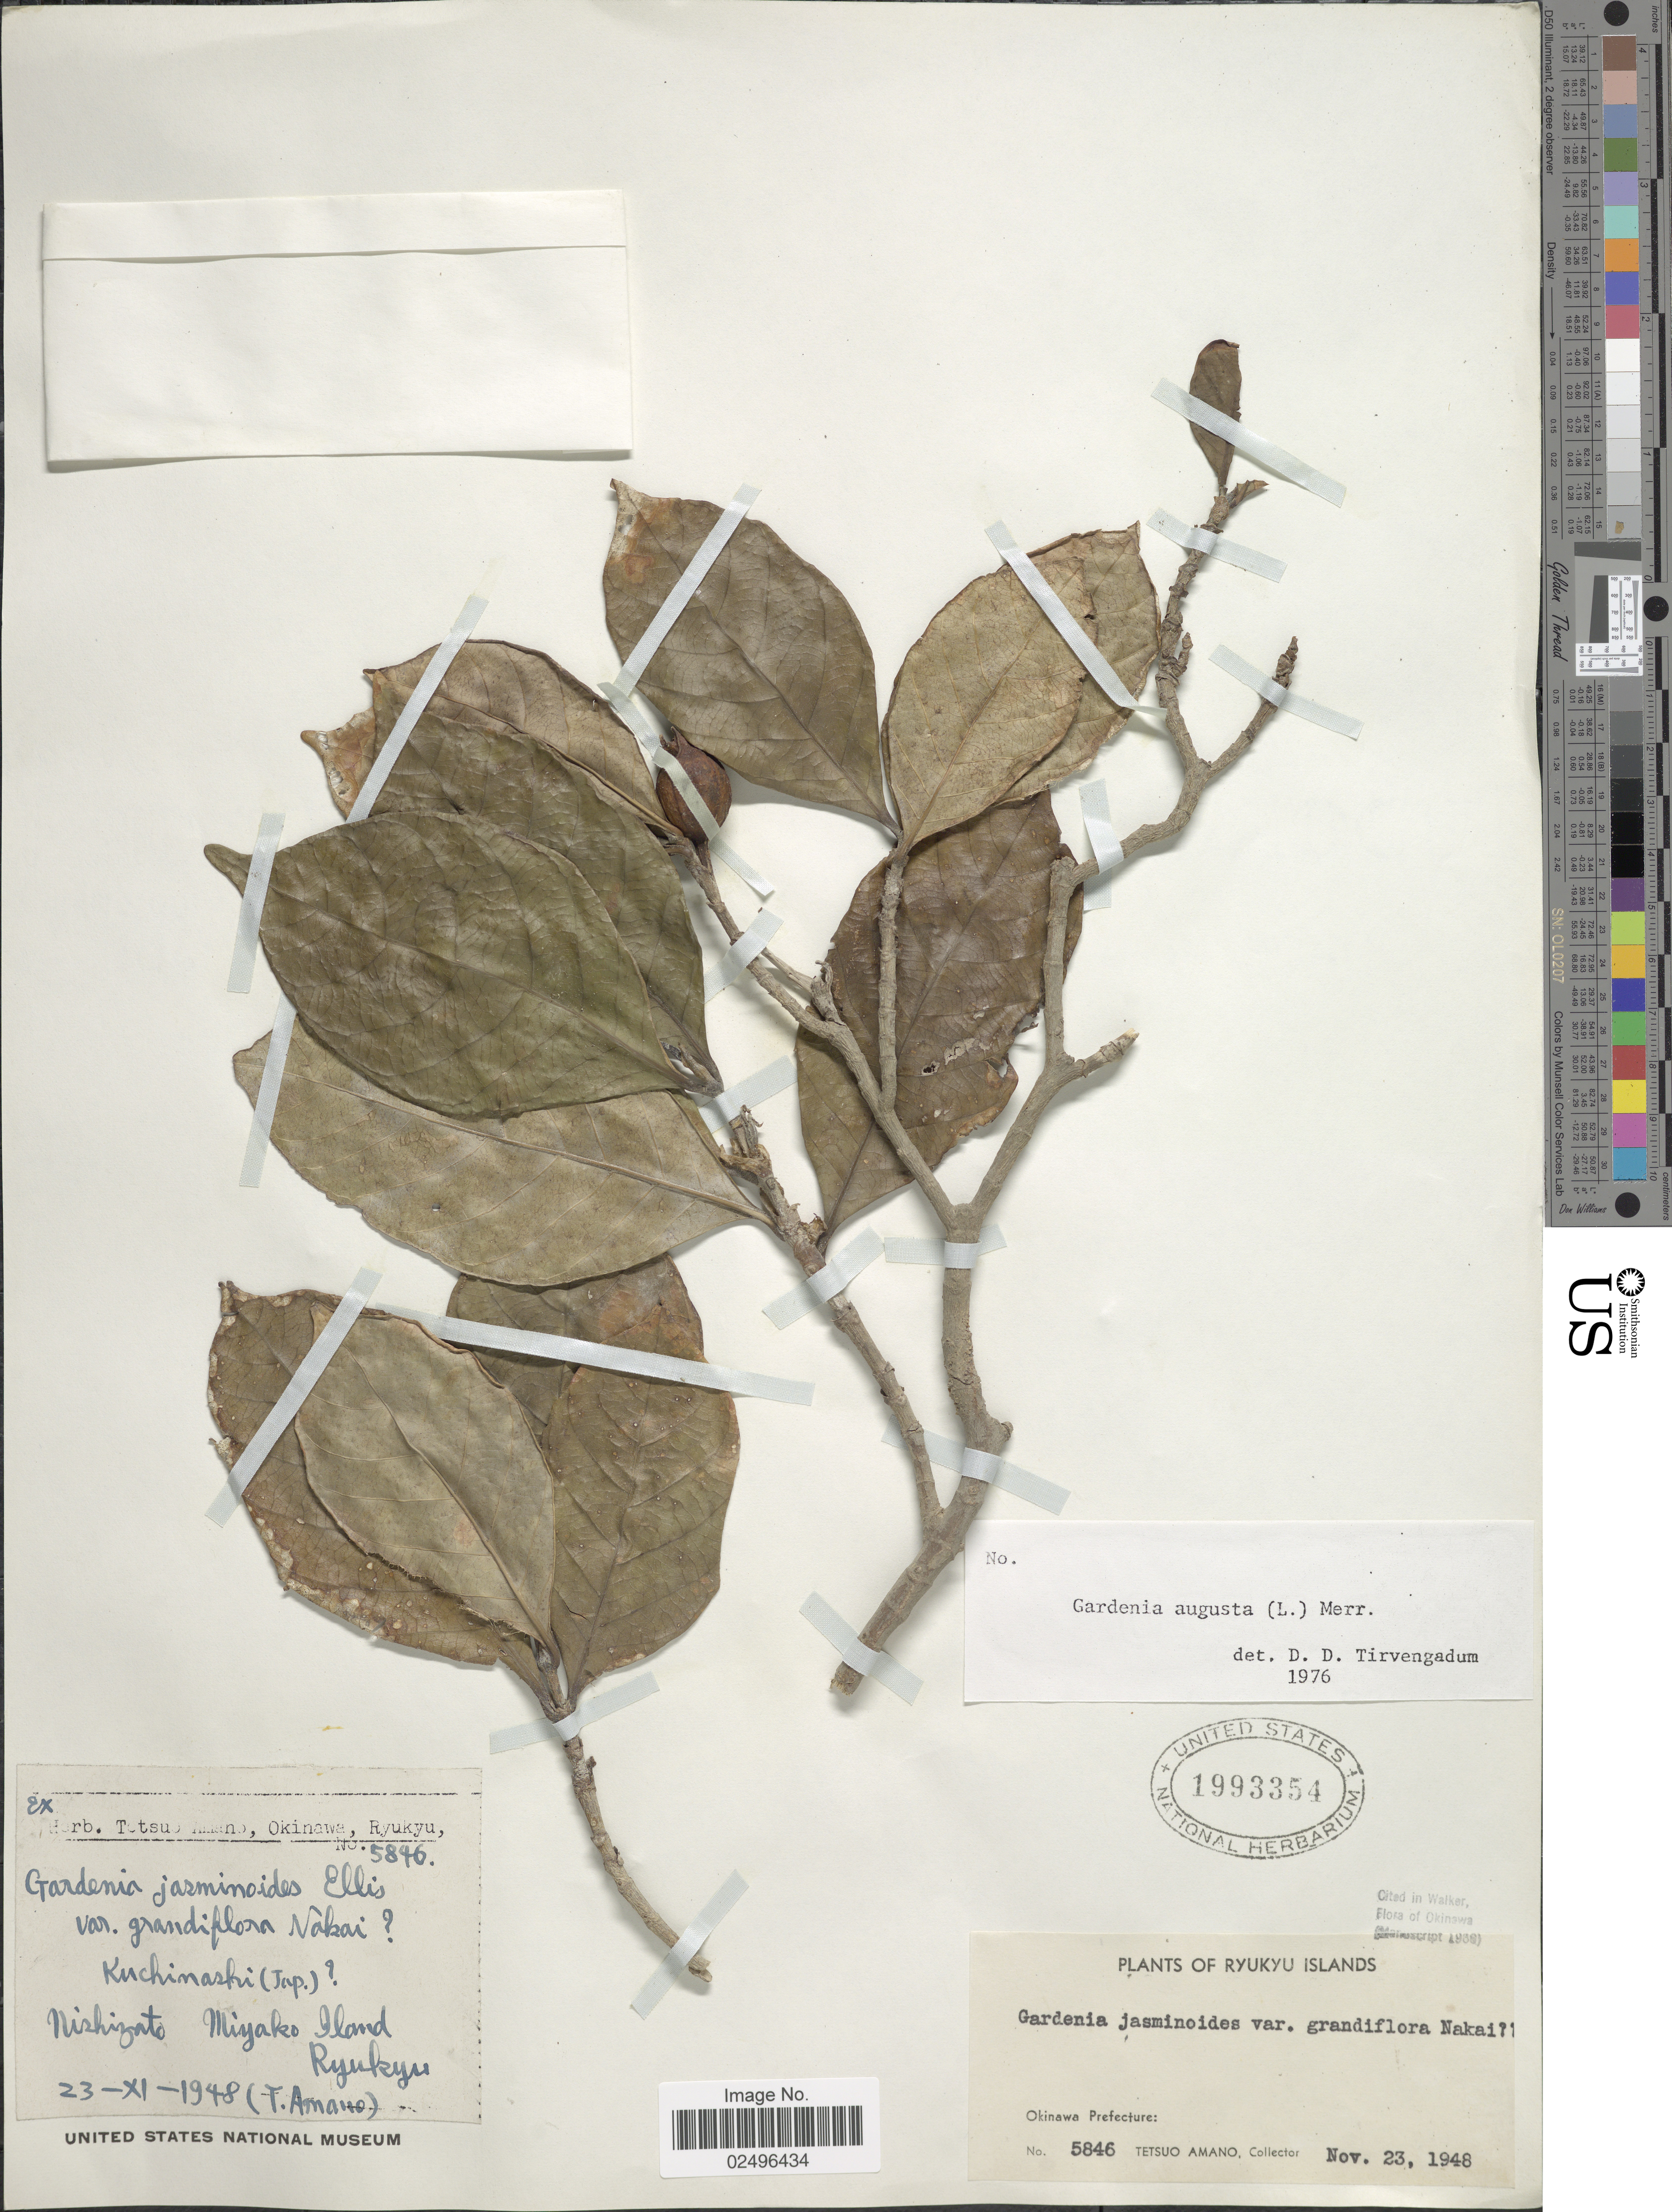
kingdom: Plantae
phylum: Tracheophyta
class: Magnoliopsida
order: Gentianales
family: Rubiaceae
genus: Gardenia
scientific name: Gardenia augusta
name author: (L.) Merr.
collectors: T. Amano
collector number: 5846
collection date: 1948-11-23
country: Japan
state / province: Okinawa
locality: Okinawa Prefecture, Nishigato Miyako Island, The Ryukyu Islands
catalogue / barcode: US 1993354